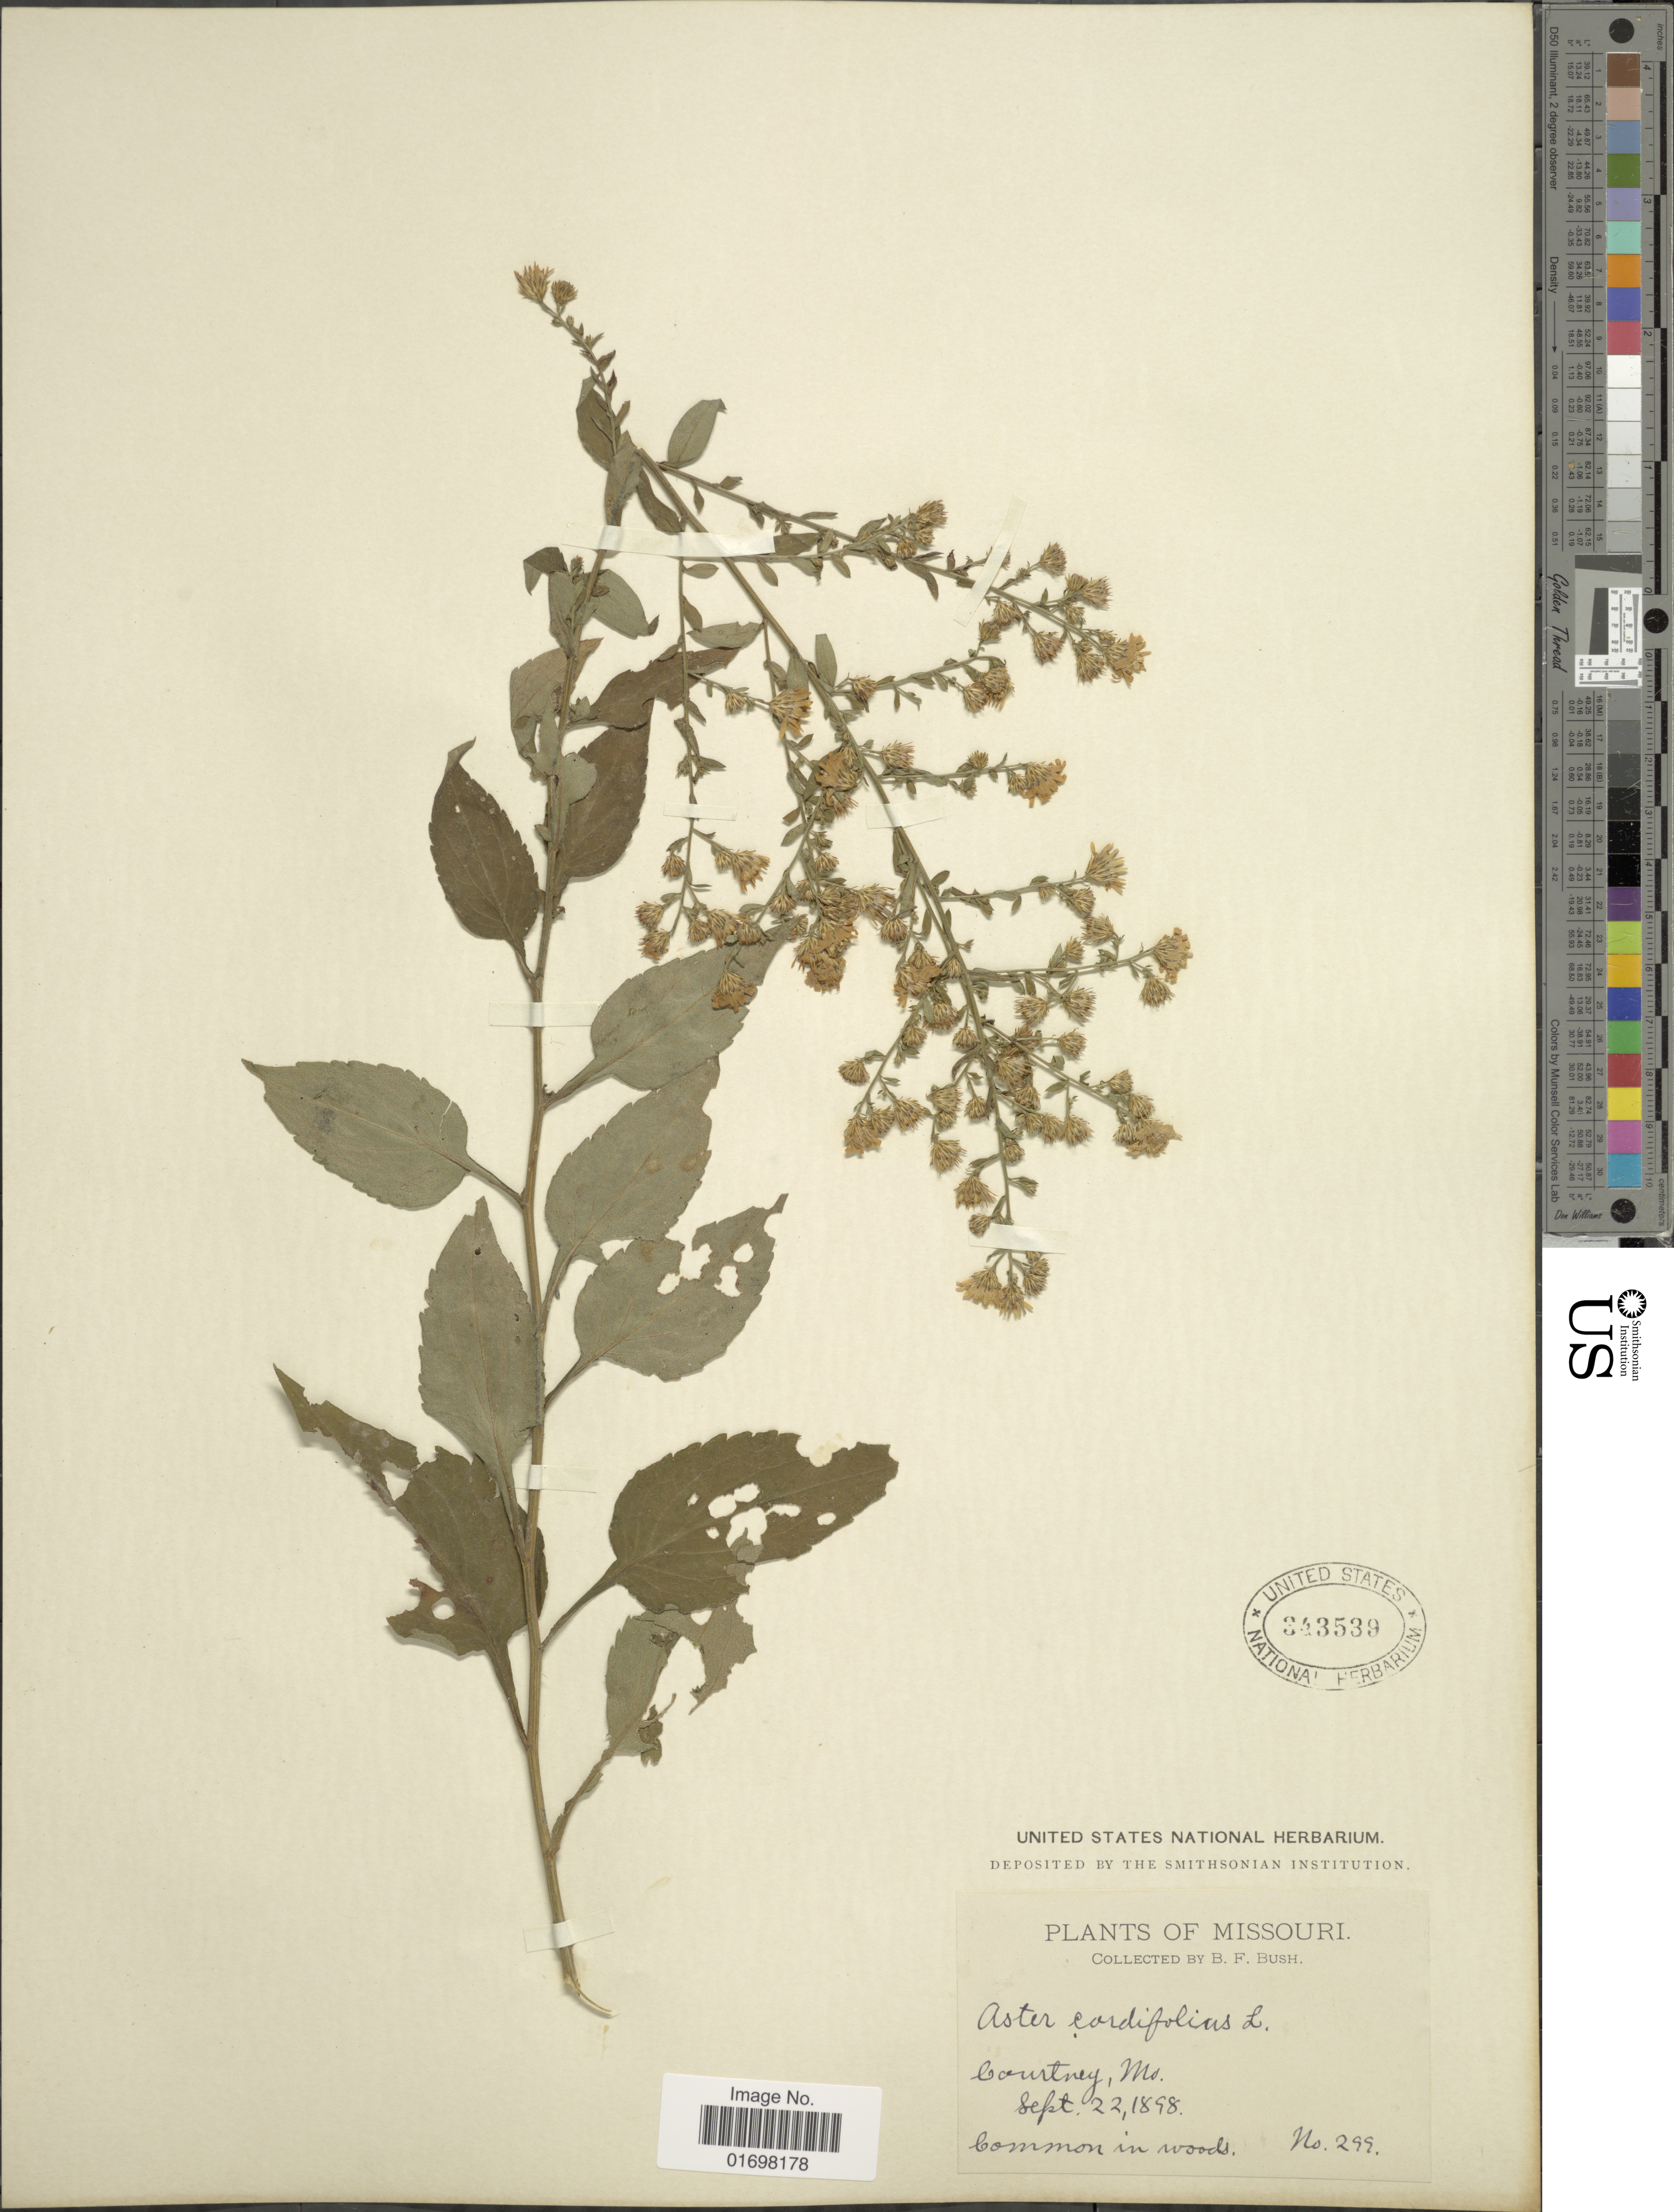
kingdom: Plantae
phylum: Tracheophyta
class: Magnoliopsida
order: Asterales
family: Asteraceae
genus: Symphyotrichum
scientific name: Symphyotrichum cordifolium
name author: (L.) G.L. Nesom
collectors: B. F. Bush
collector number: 299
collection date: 1898-09-22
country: United States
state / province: Missouri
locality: Courtney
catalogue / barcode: US 343539